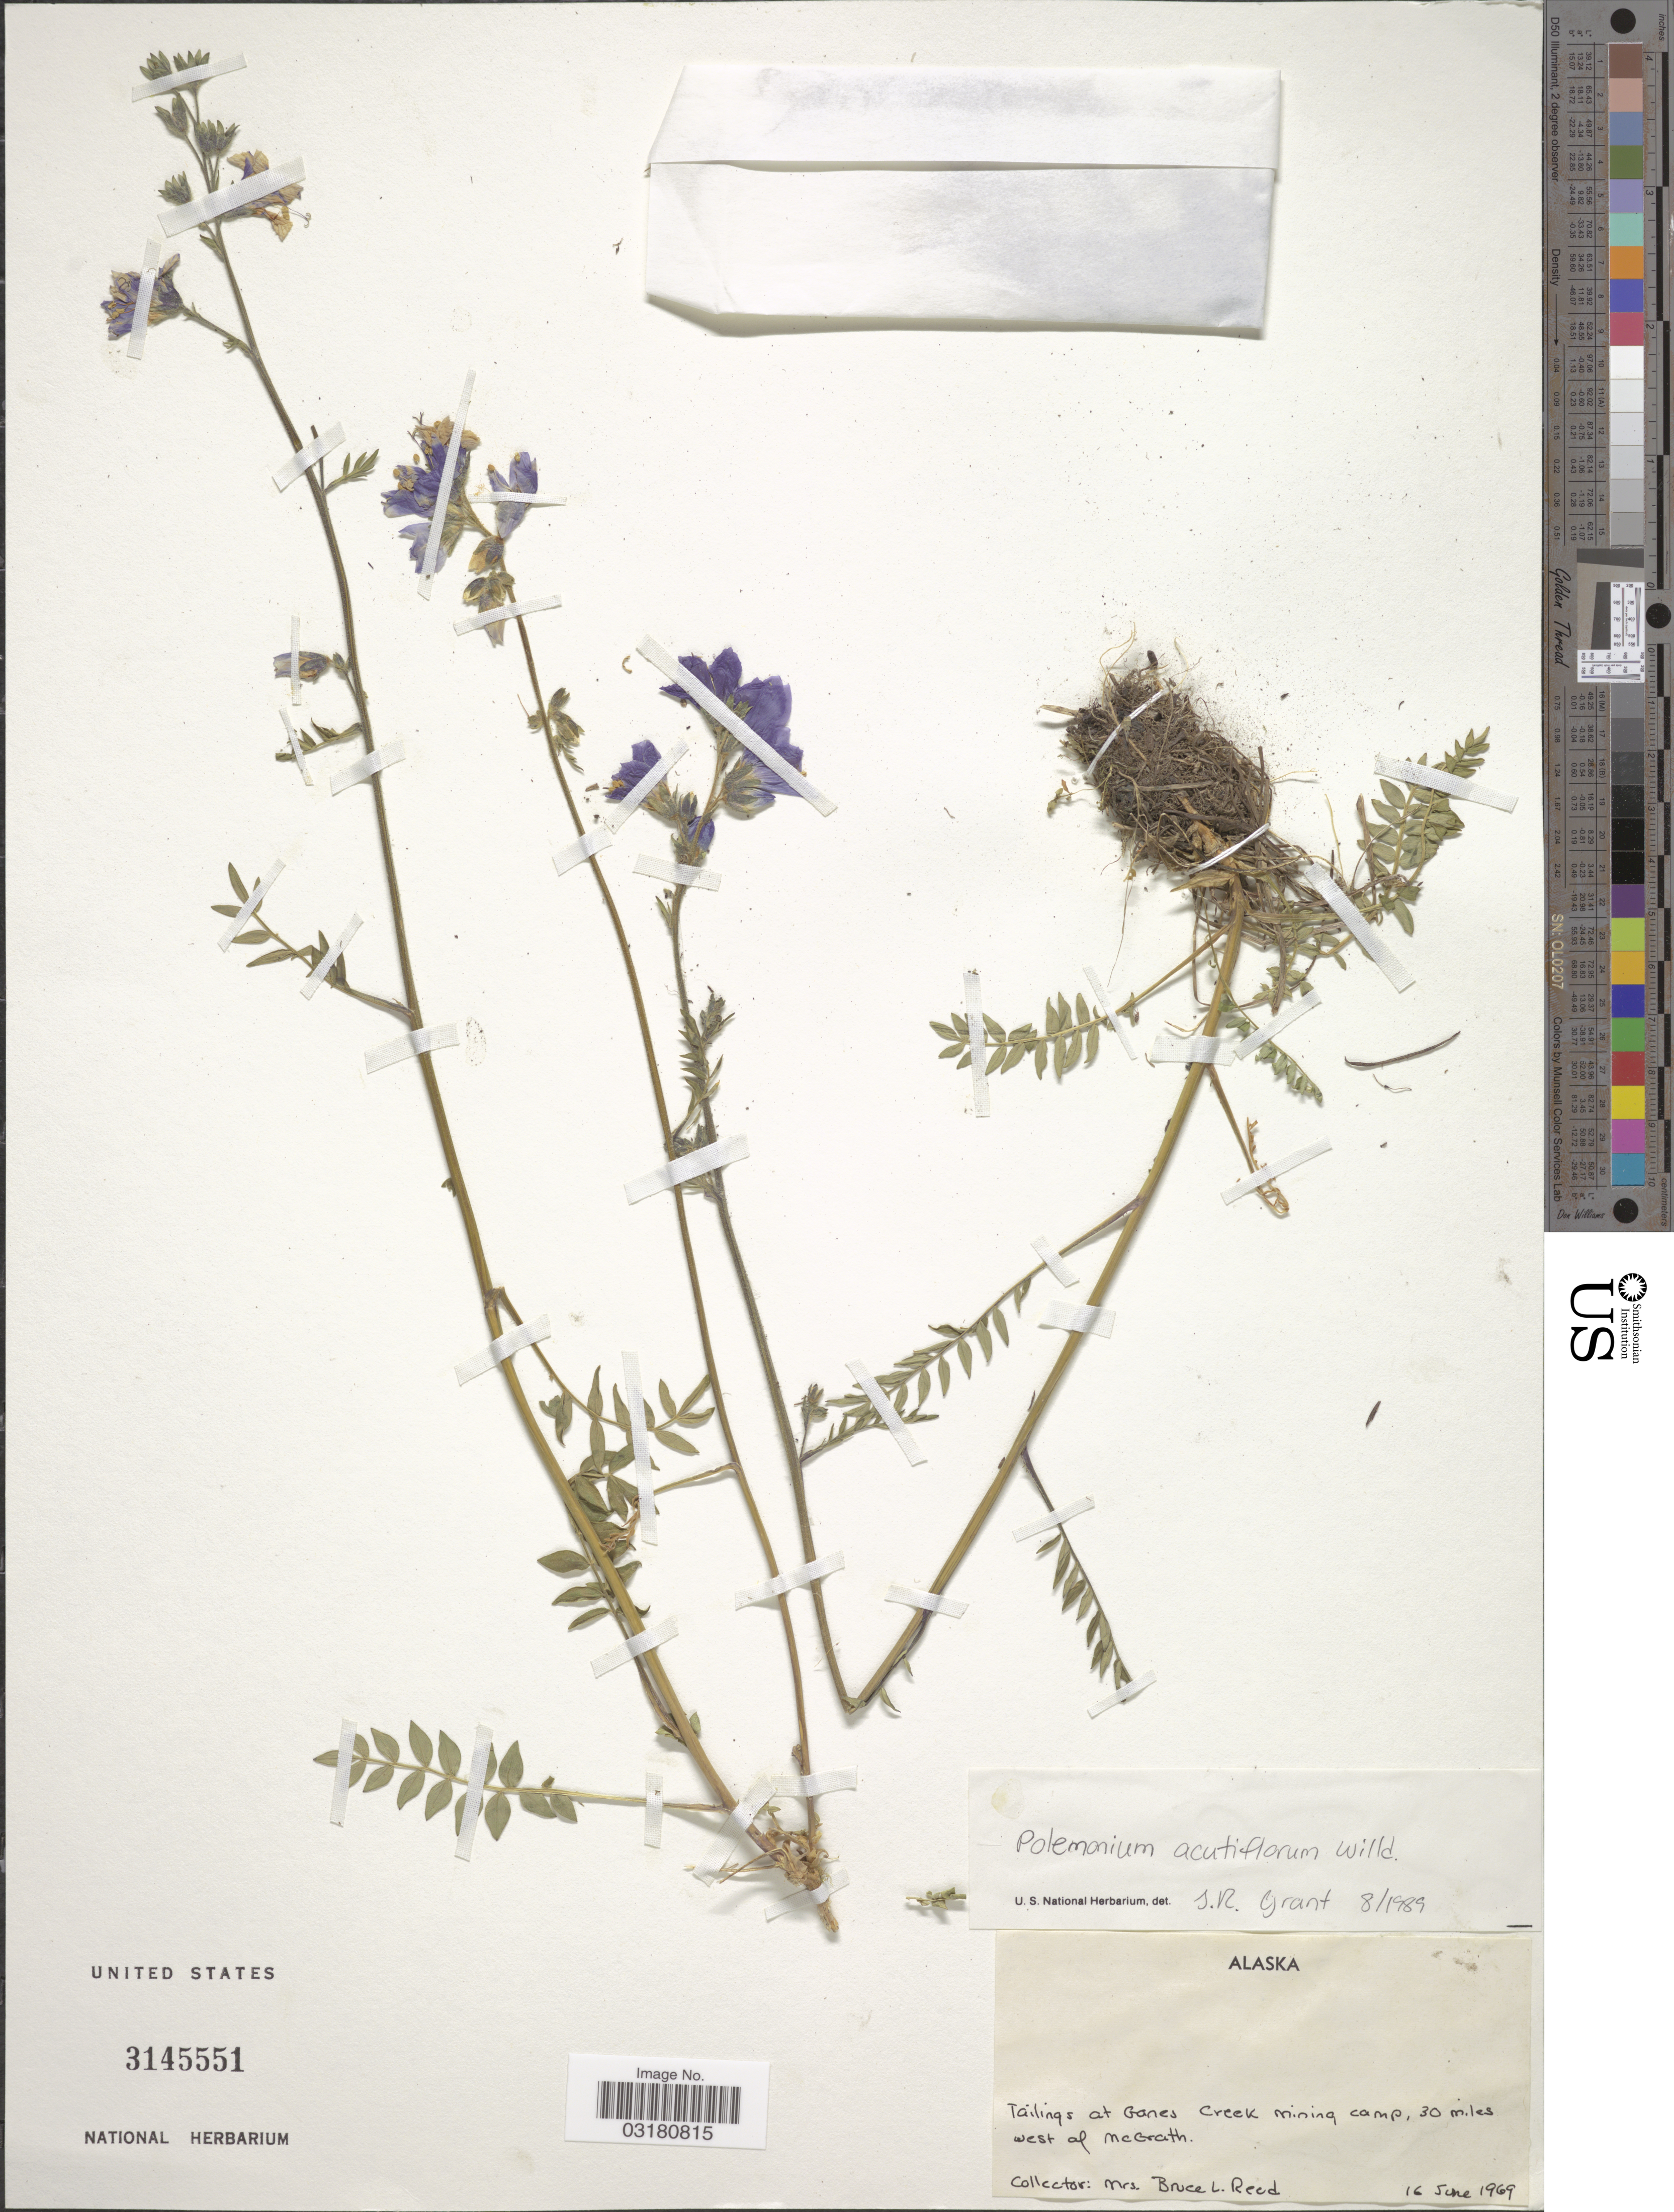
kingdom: Plantae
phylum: Tracheophyta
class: Magnoliopsida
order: Ericales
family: Polemoniaceae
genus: Polemonium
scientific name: Polemonium acutiflorum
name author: Willd. ex Roem. & Schult.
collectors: B. Reed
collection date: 1969-06-16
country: United States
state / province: Alaska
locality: Tailings at Ganes Creek Mining Camp, 30 miles west of McGrath.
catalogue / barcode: US 3145551